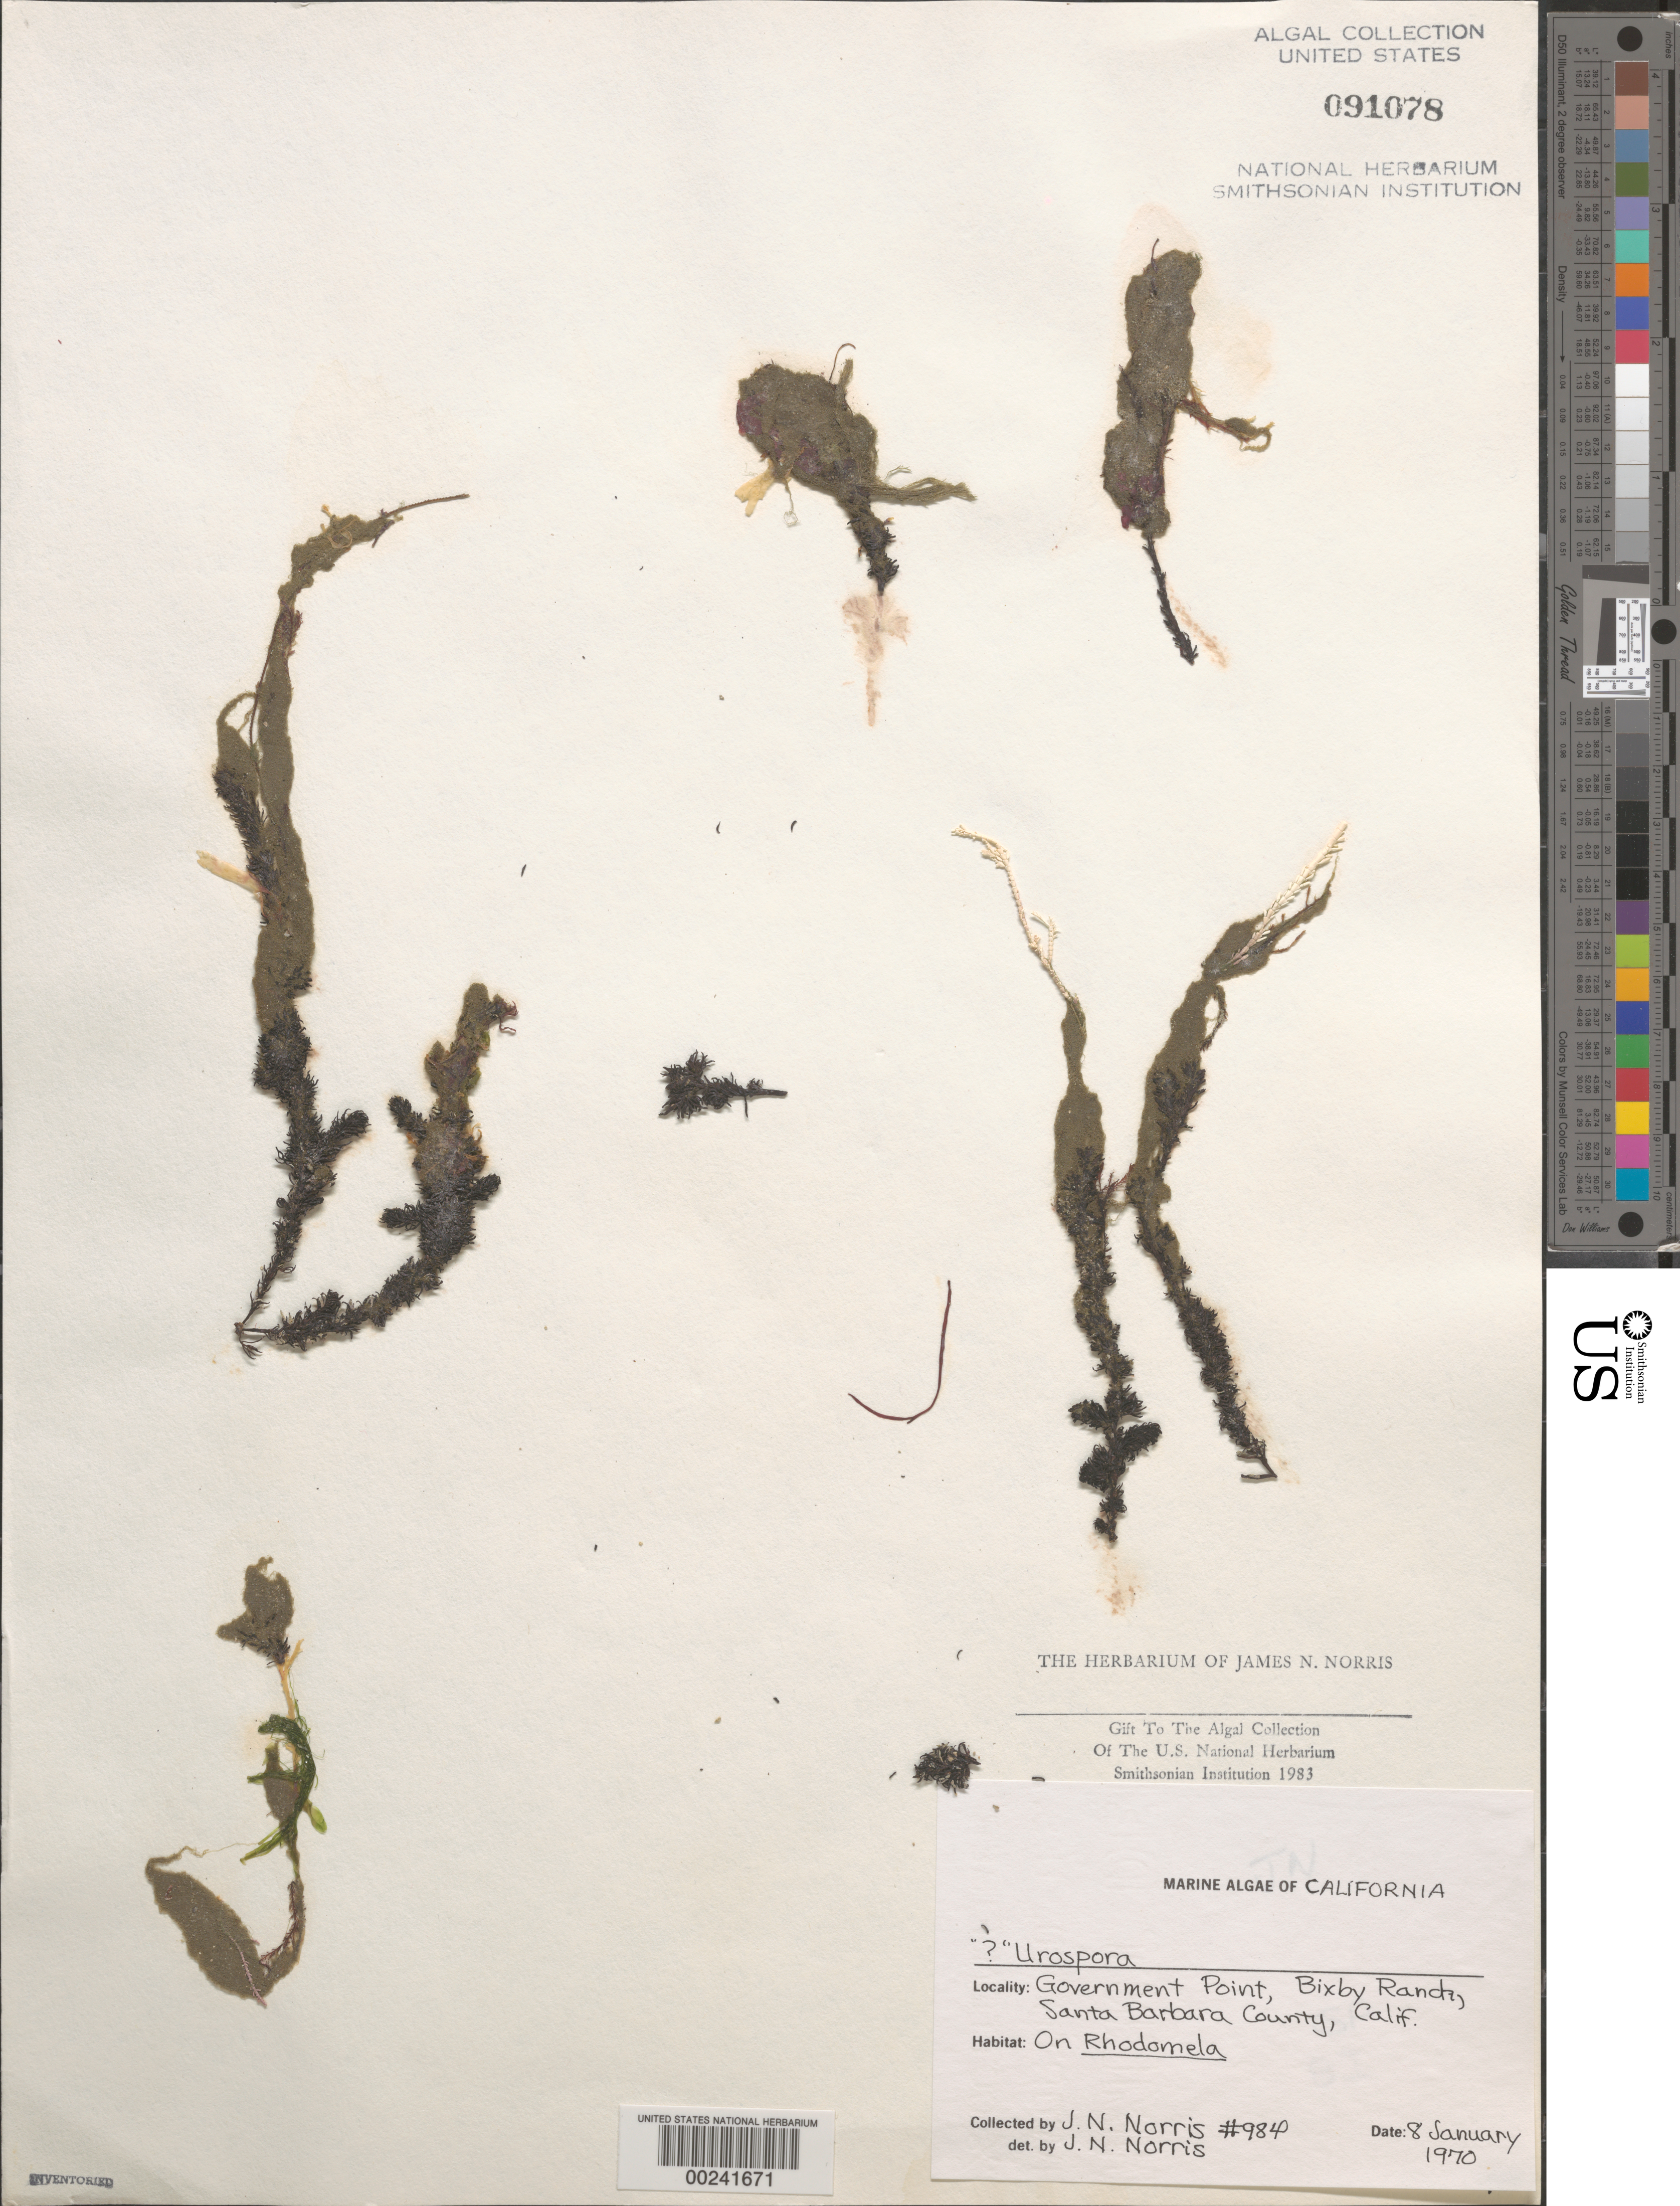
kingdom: Plantae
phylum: Chlorophyta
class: Ulvophyceae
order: Ulotrichales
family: Ulotrichaceae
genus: Urospora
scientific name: Urospora sp.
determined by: Norris, James N.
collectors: J. N. Norris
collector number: JN-984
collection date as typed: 08 Jan 1970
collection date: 1970-01-08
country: United States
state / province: California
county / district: Santa Barbara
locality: Government Point, Bixby Ranch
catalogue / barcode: US 91078